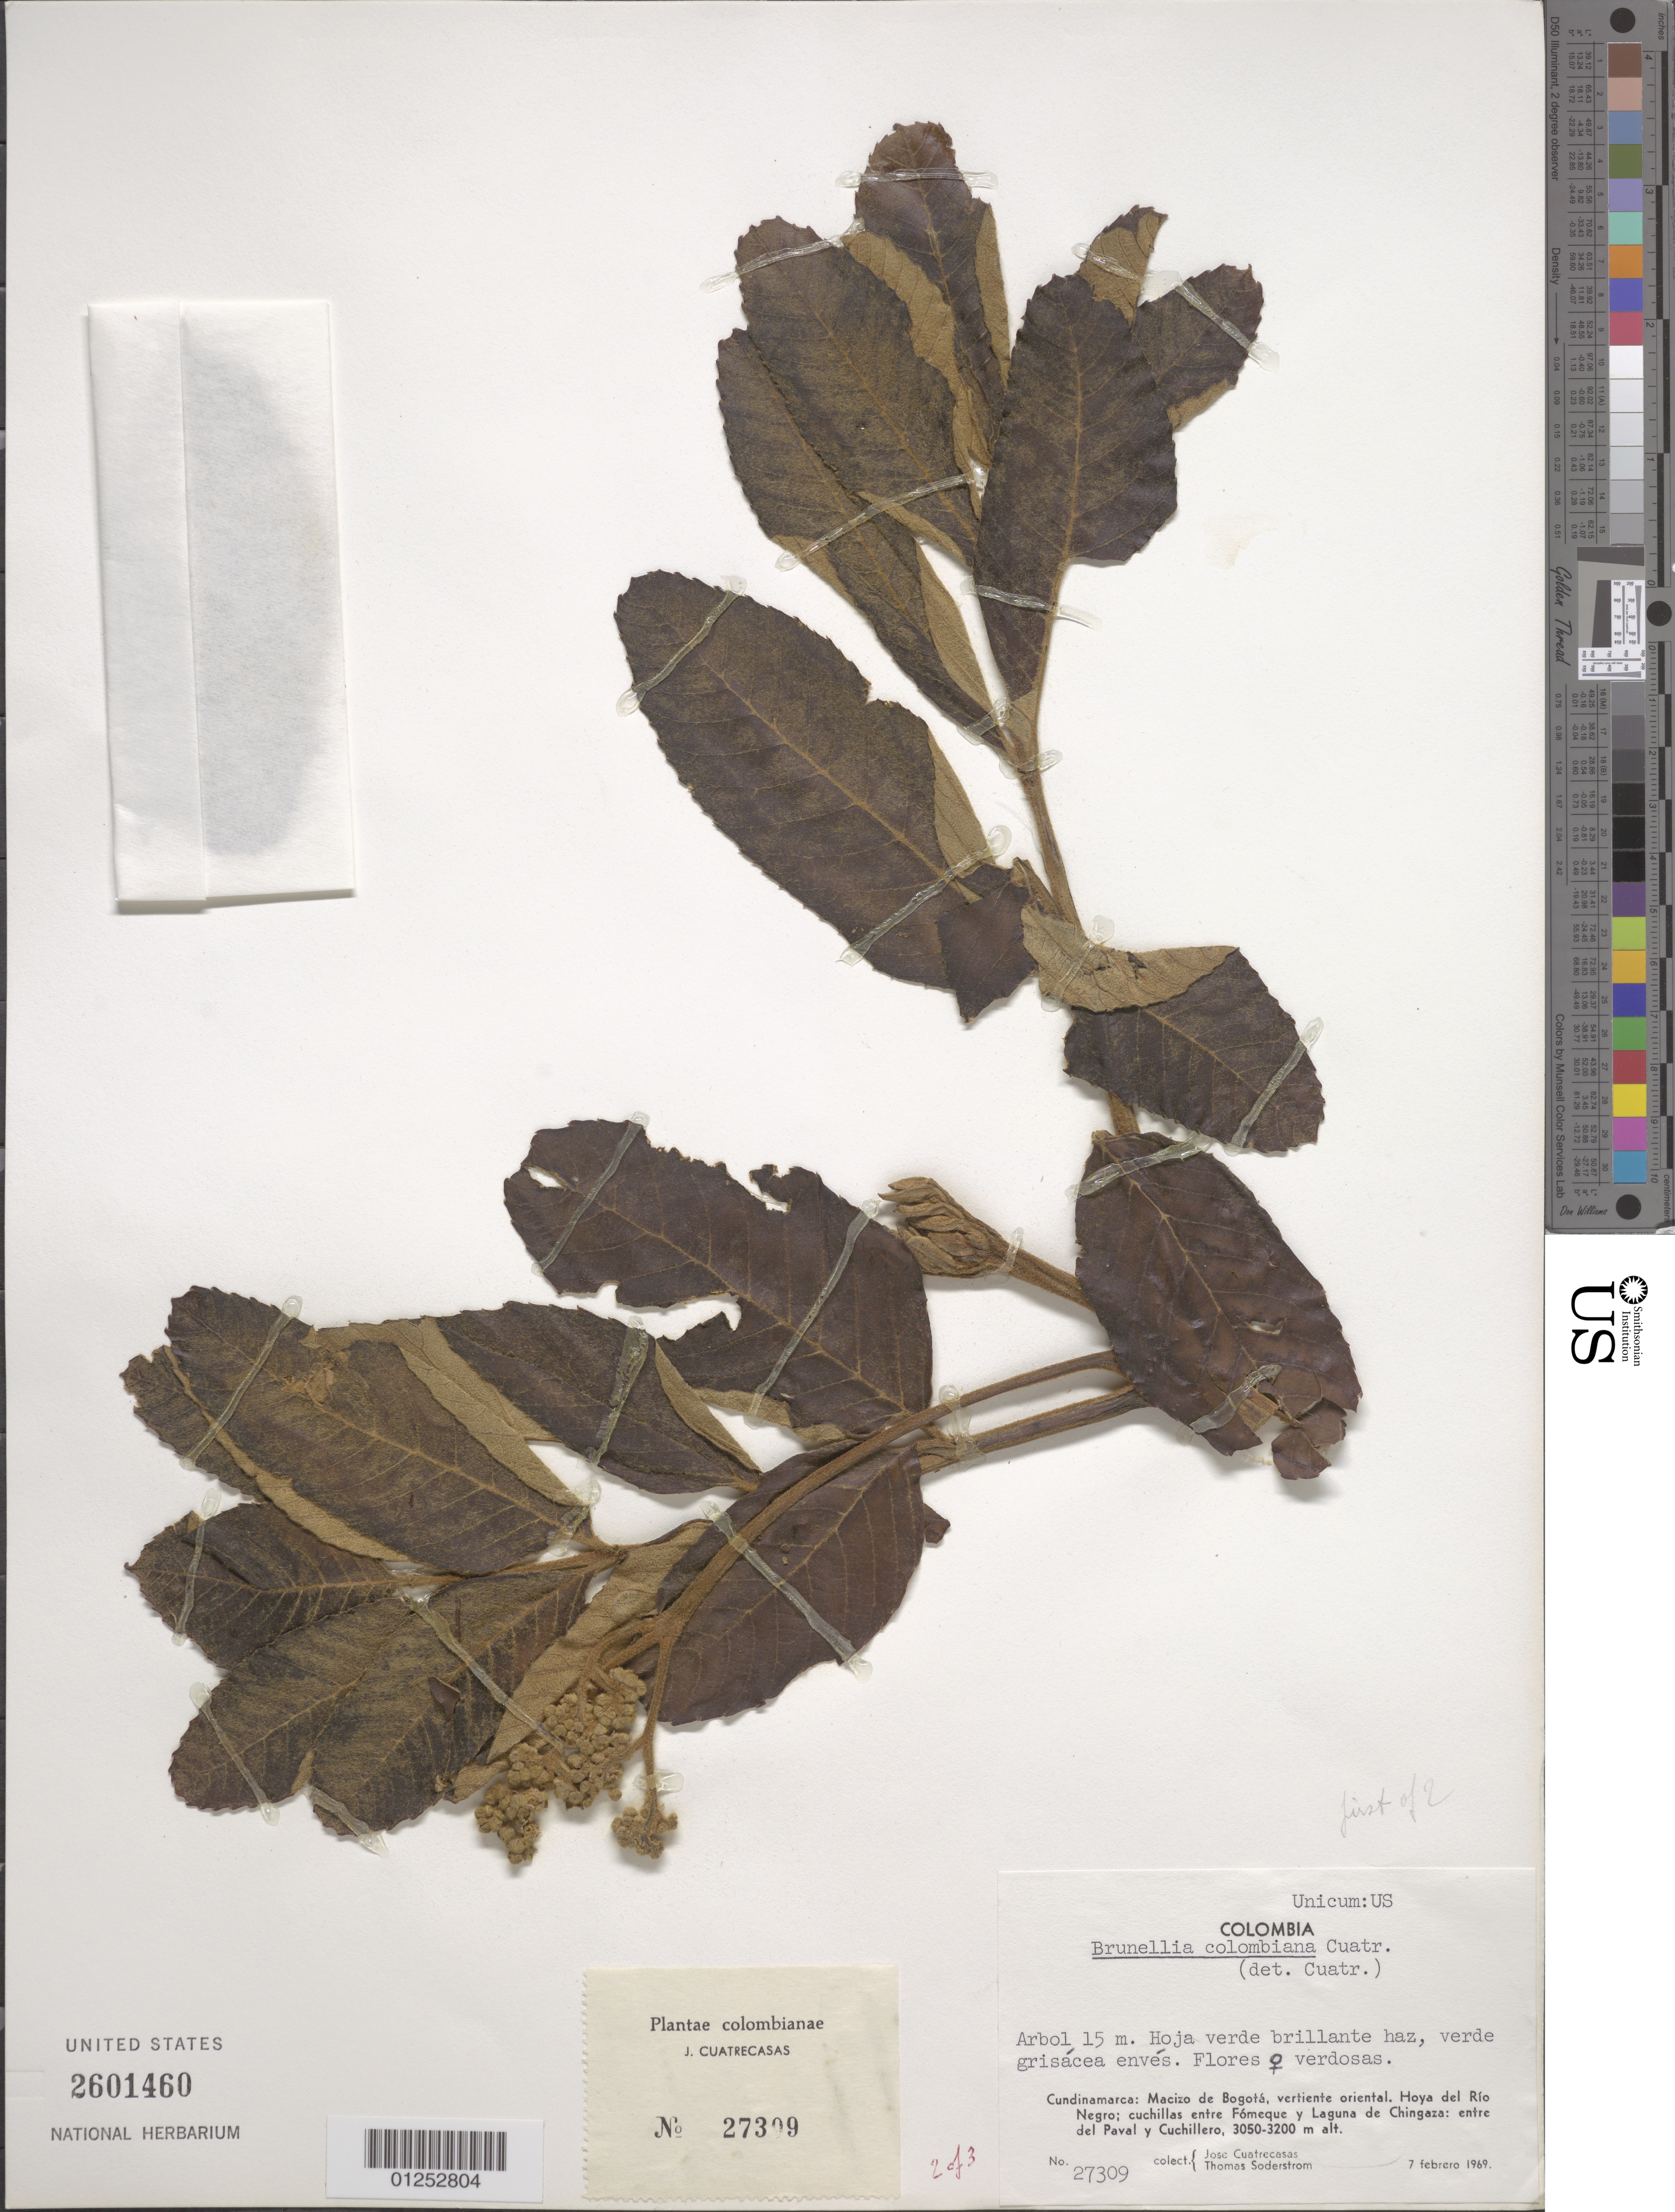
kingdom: Plantae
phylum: Tracheophyta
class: Magnoliopsida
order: Oxalidales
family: Brunelliaceae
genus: Brunellia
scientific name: Brunellia colombiana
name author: Cuatrec.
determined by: Cuatrecasas, J.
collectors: J. Cuatrecasas & T. R. Soderstrom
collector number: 27309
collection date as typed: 07 Feb 1969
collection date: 1969-02-07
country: Colombia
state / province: Cundinamarca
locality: Macizo de Bogotá, vertiente oriental, Hoya del Río Negro; cuchillas entre Fómeque y Laguna de Chingaza: entre del Paval y Cuchillero.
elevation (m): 3050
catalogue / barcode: US 2601460